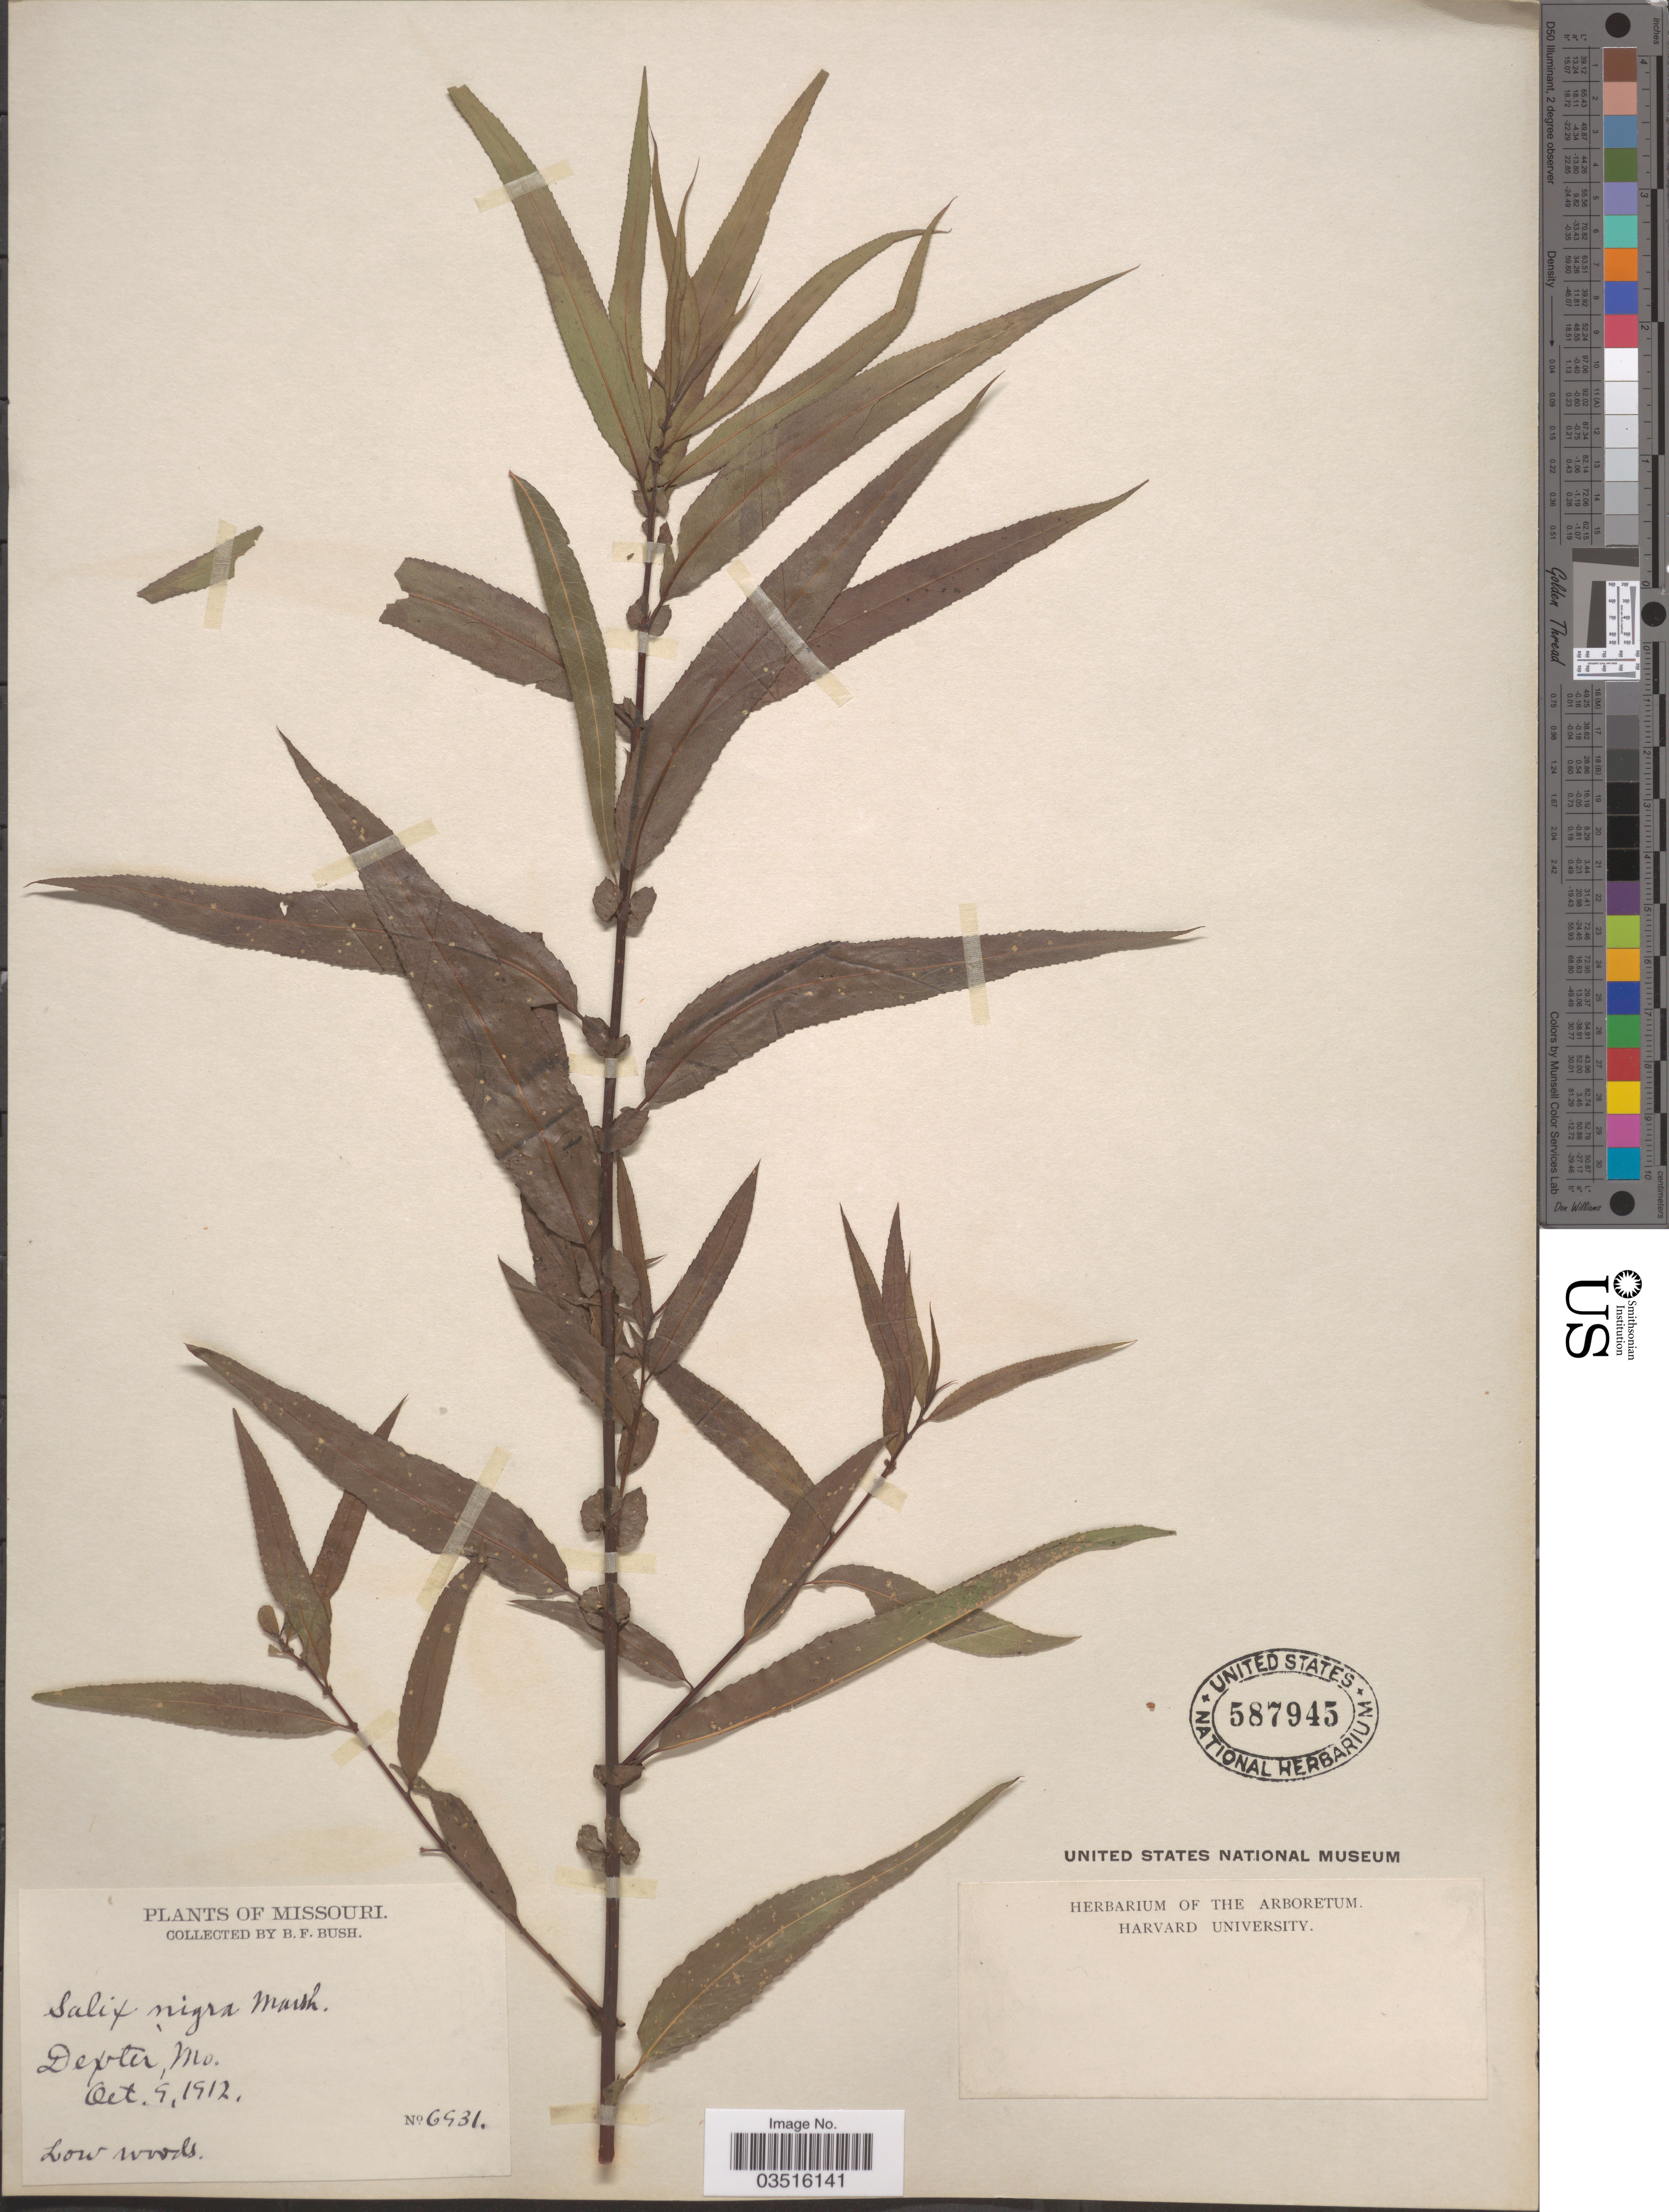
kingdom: Plantae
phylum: Tracheophyta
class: Magnoliopsida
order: Malpighiales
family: Salicaceae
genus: Salix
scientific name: Salix nigra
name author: Marshall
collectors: B. F. Bush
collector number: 6931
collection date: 1912-10-09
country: United States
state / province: Missouri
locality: Dexter.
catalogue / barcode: US 587945